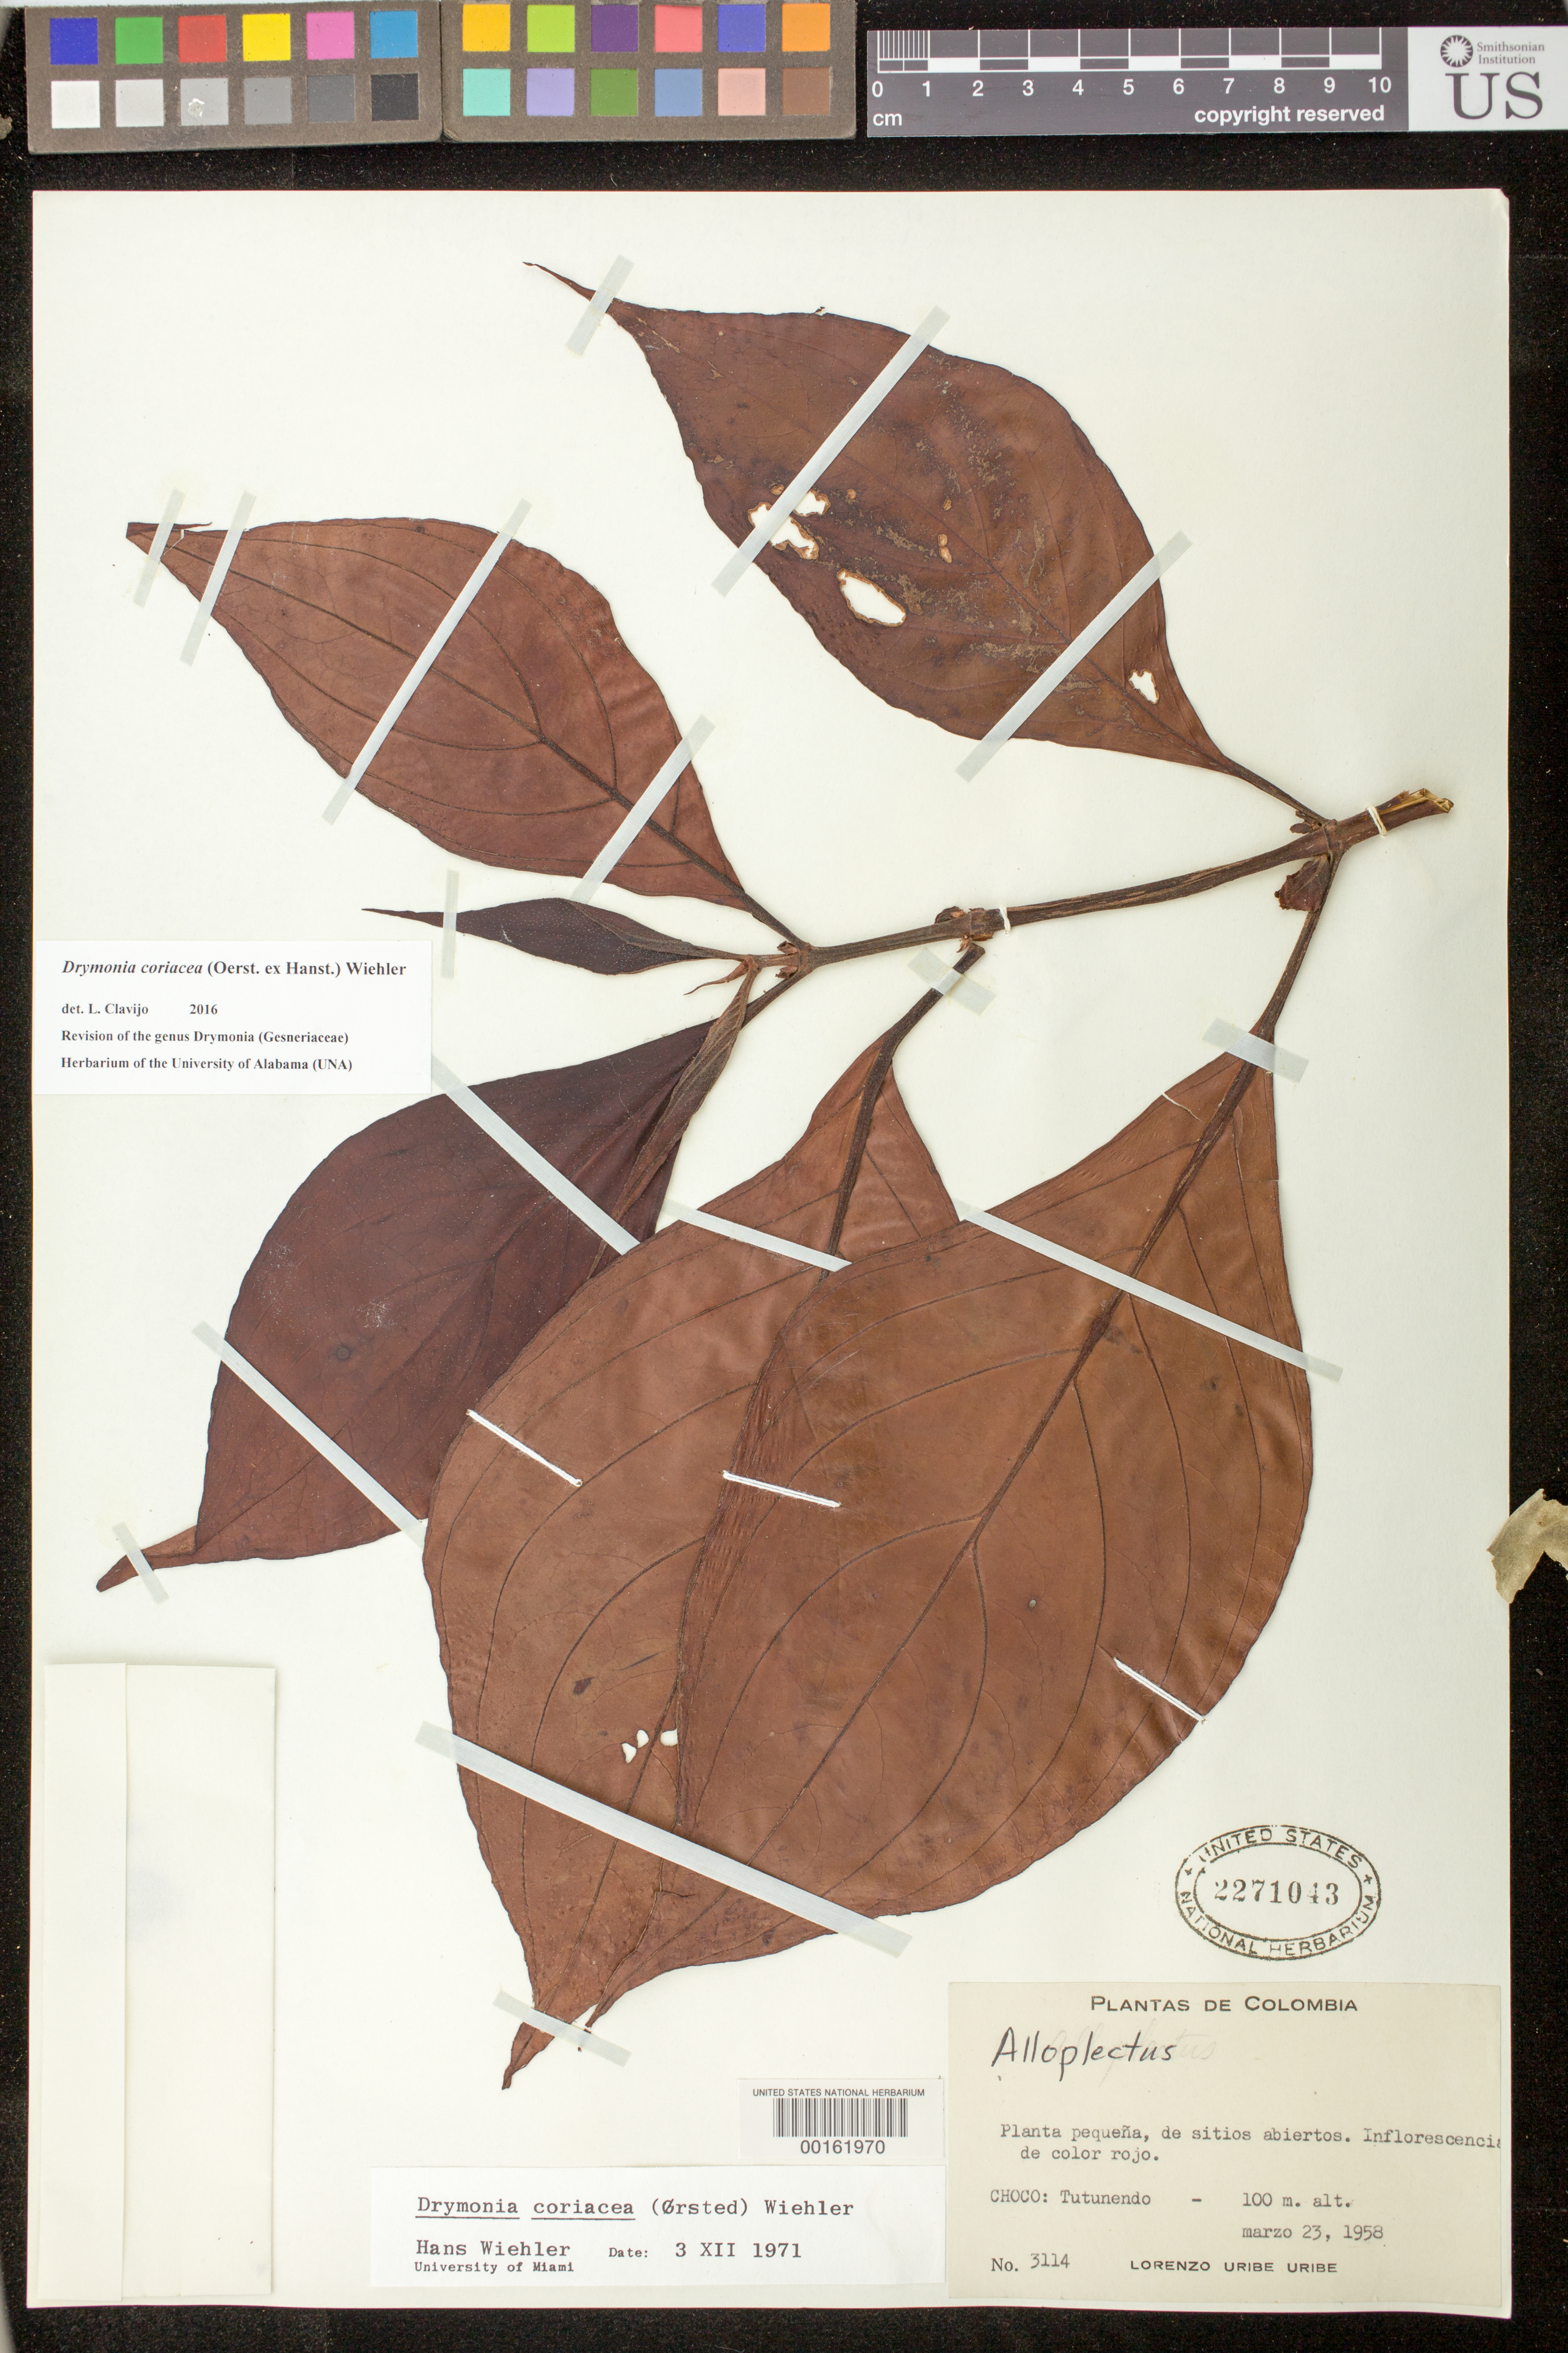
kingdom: Plantae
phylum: Tracheophyta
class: Magnoliopsida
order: Lamiales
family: Gesneriaceae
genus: Drymonia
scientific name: Drymonia coriacea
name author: (Oerst. ex Hanst.) Wiehler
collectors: L. Uribe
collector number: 3114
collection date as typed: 23 Mar 1958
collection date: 1958-03-23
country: Colombia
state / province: Chocó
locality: Tutunendo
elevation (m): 100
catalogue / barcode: US 2271043